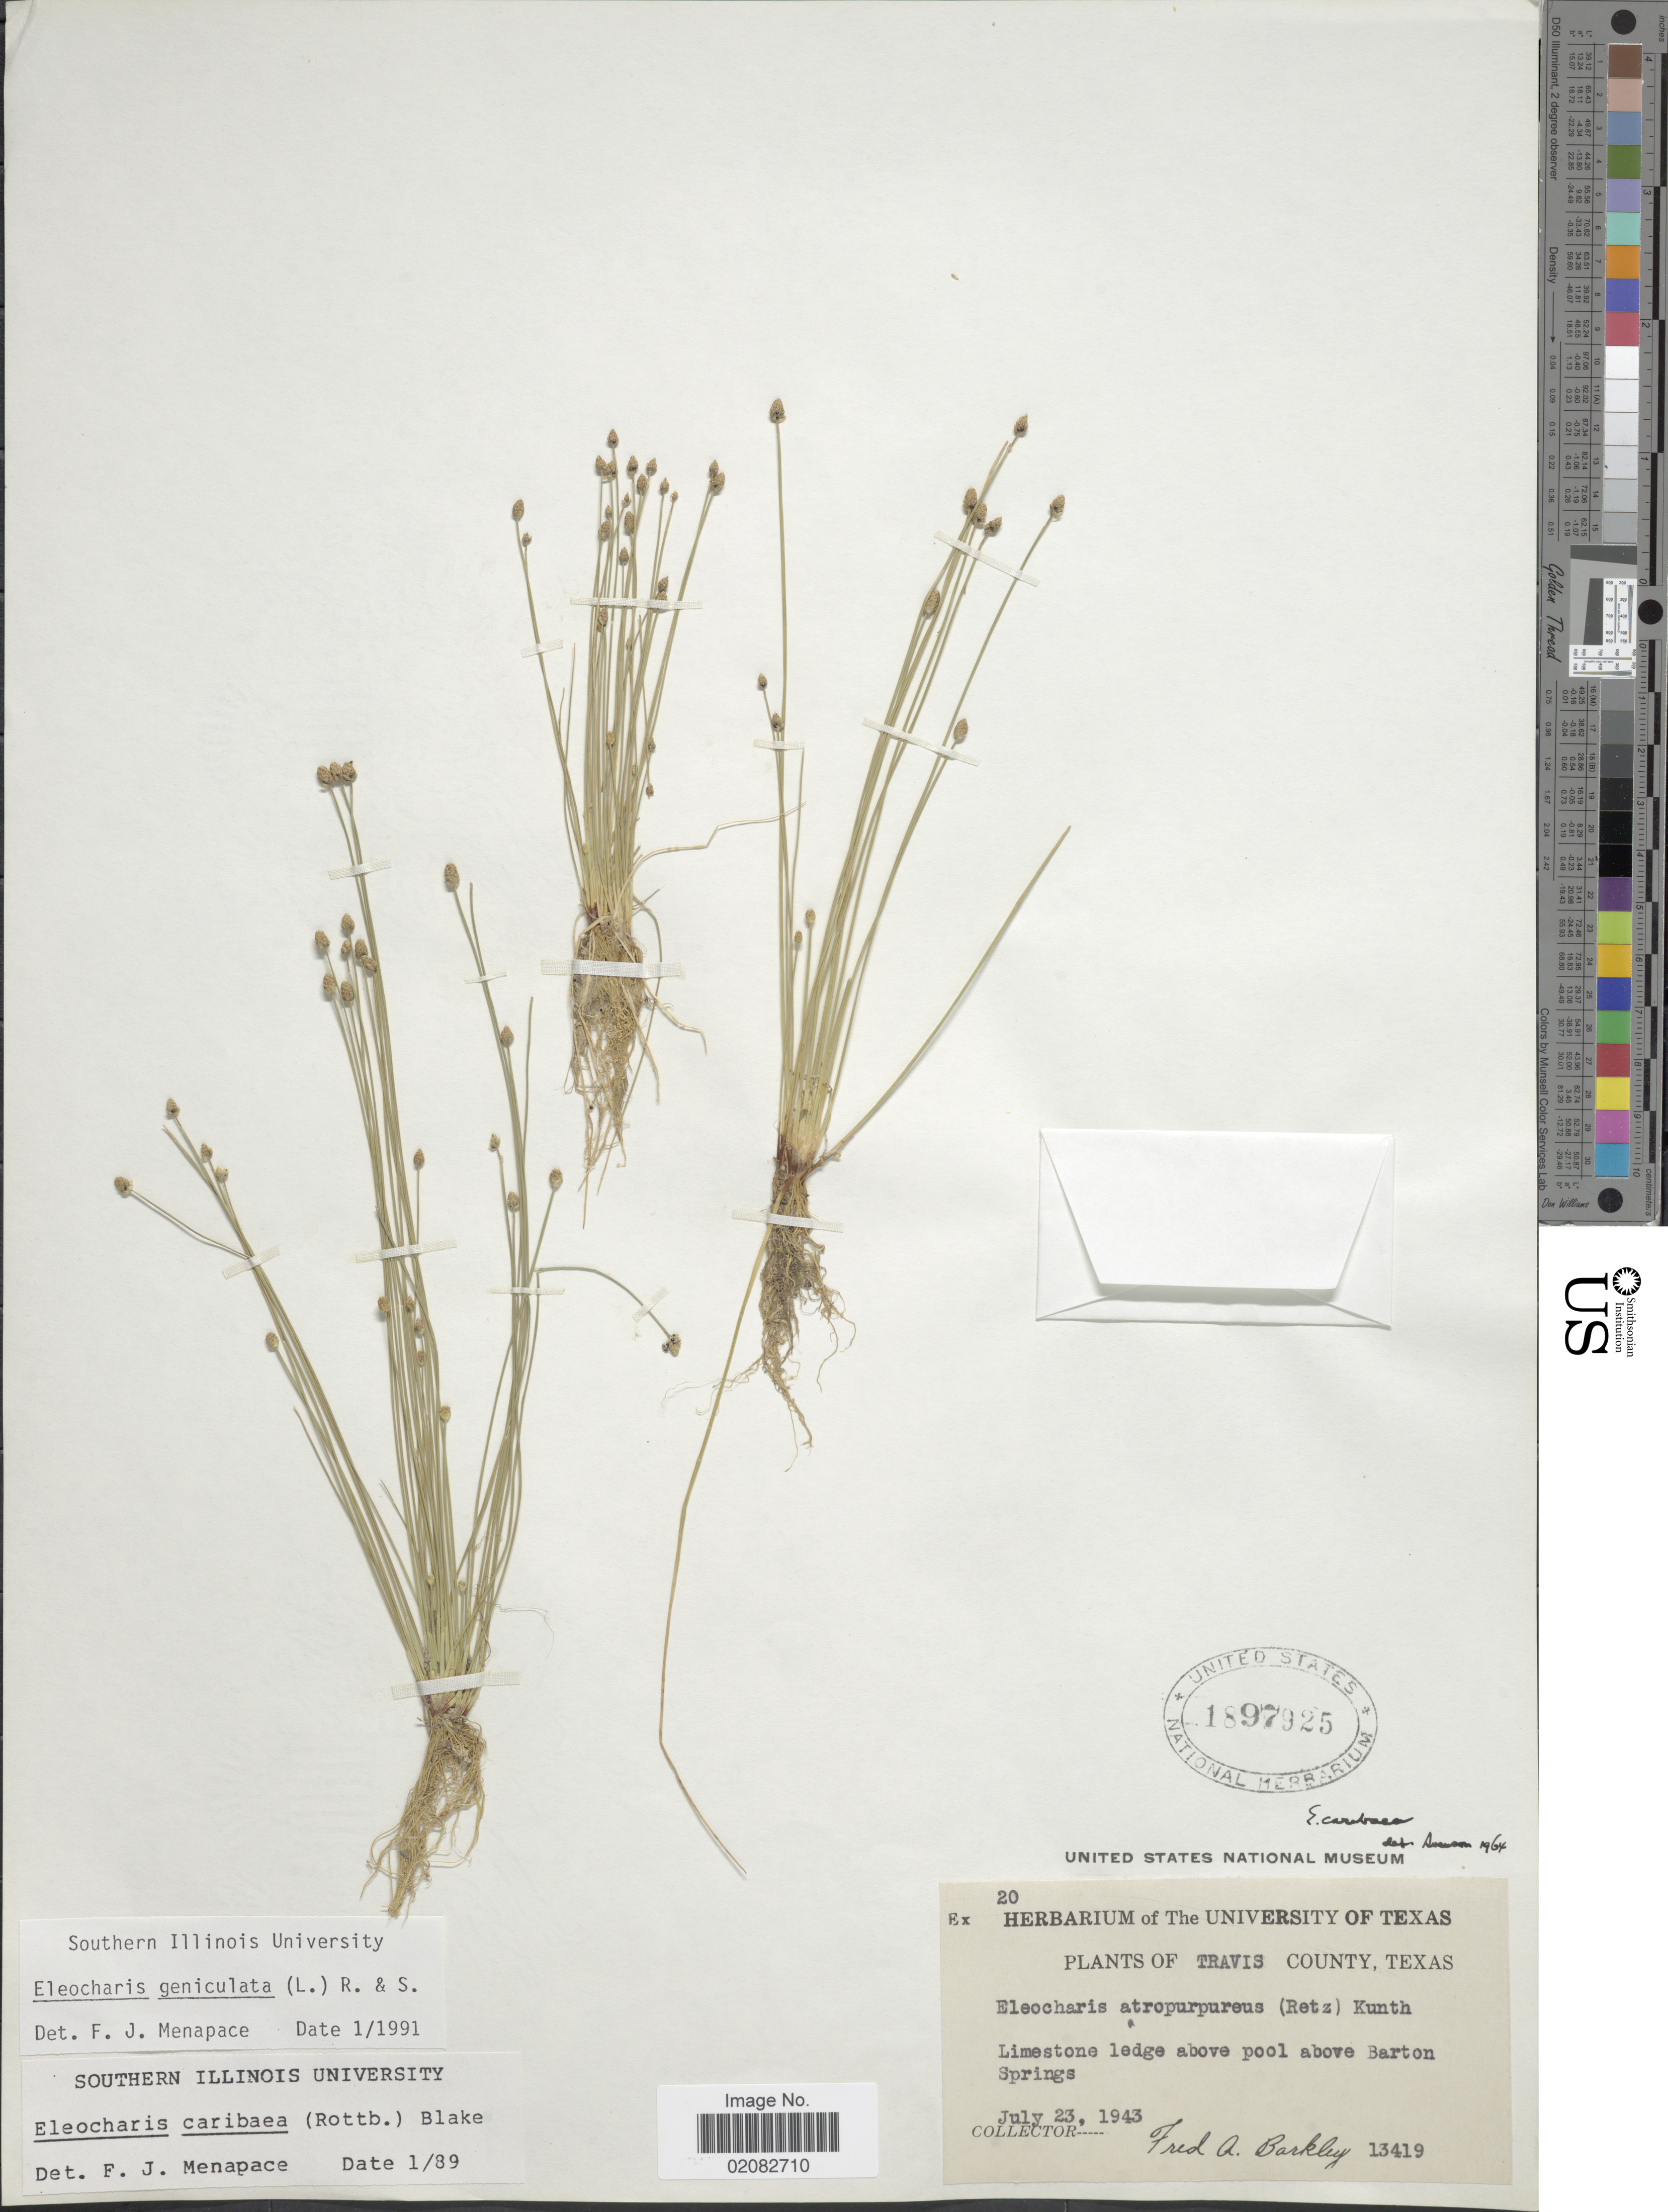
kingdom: Plantae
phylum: Tracheophyta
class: Liliopsida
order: Poales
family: Cyperaceae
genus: Eleocharis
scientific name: Eleocharis geniculata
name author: (L.) Roem. & Schult.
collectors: F. A. Barkley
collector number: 20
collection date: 1943-07-23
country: United States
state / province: Texas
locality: Travis County, Limestone ledge above pool above Barton Springs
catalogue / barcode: US 1897925